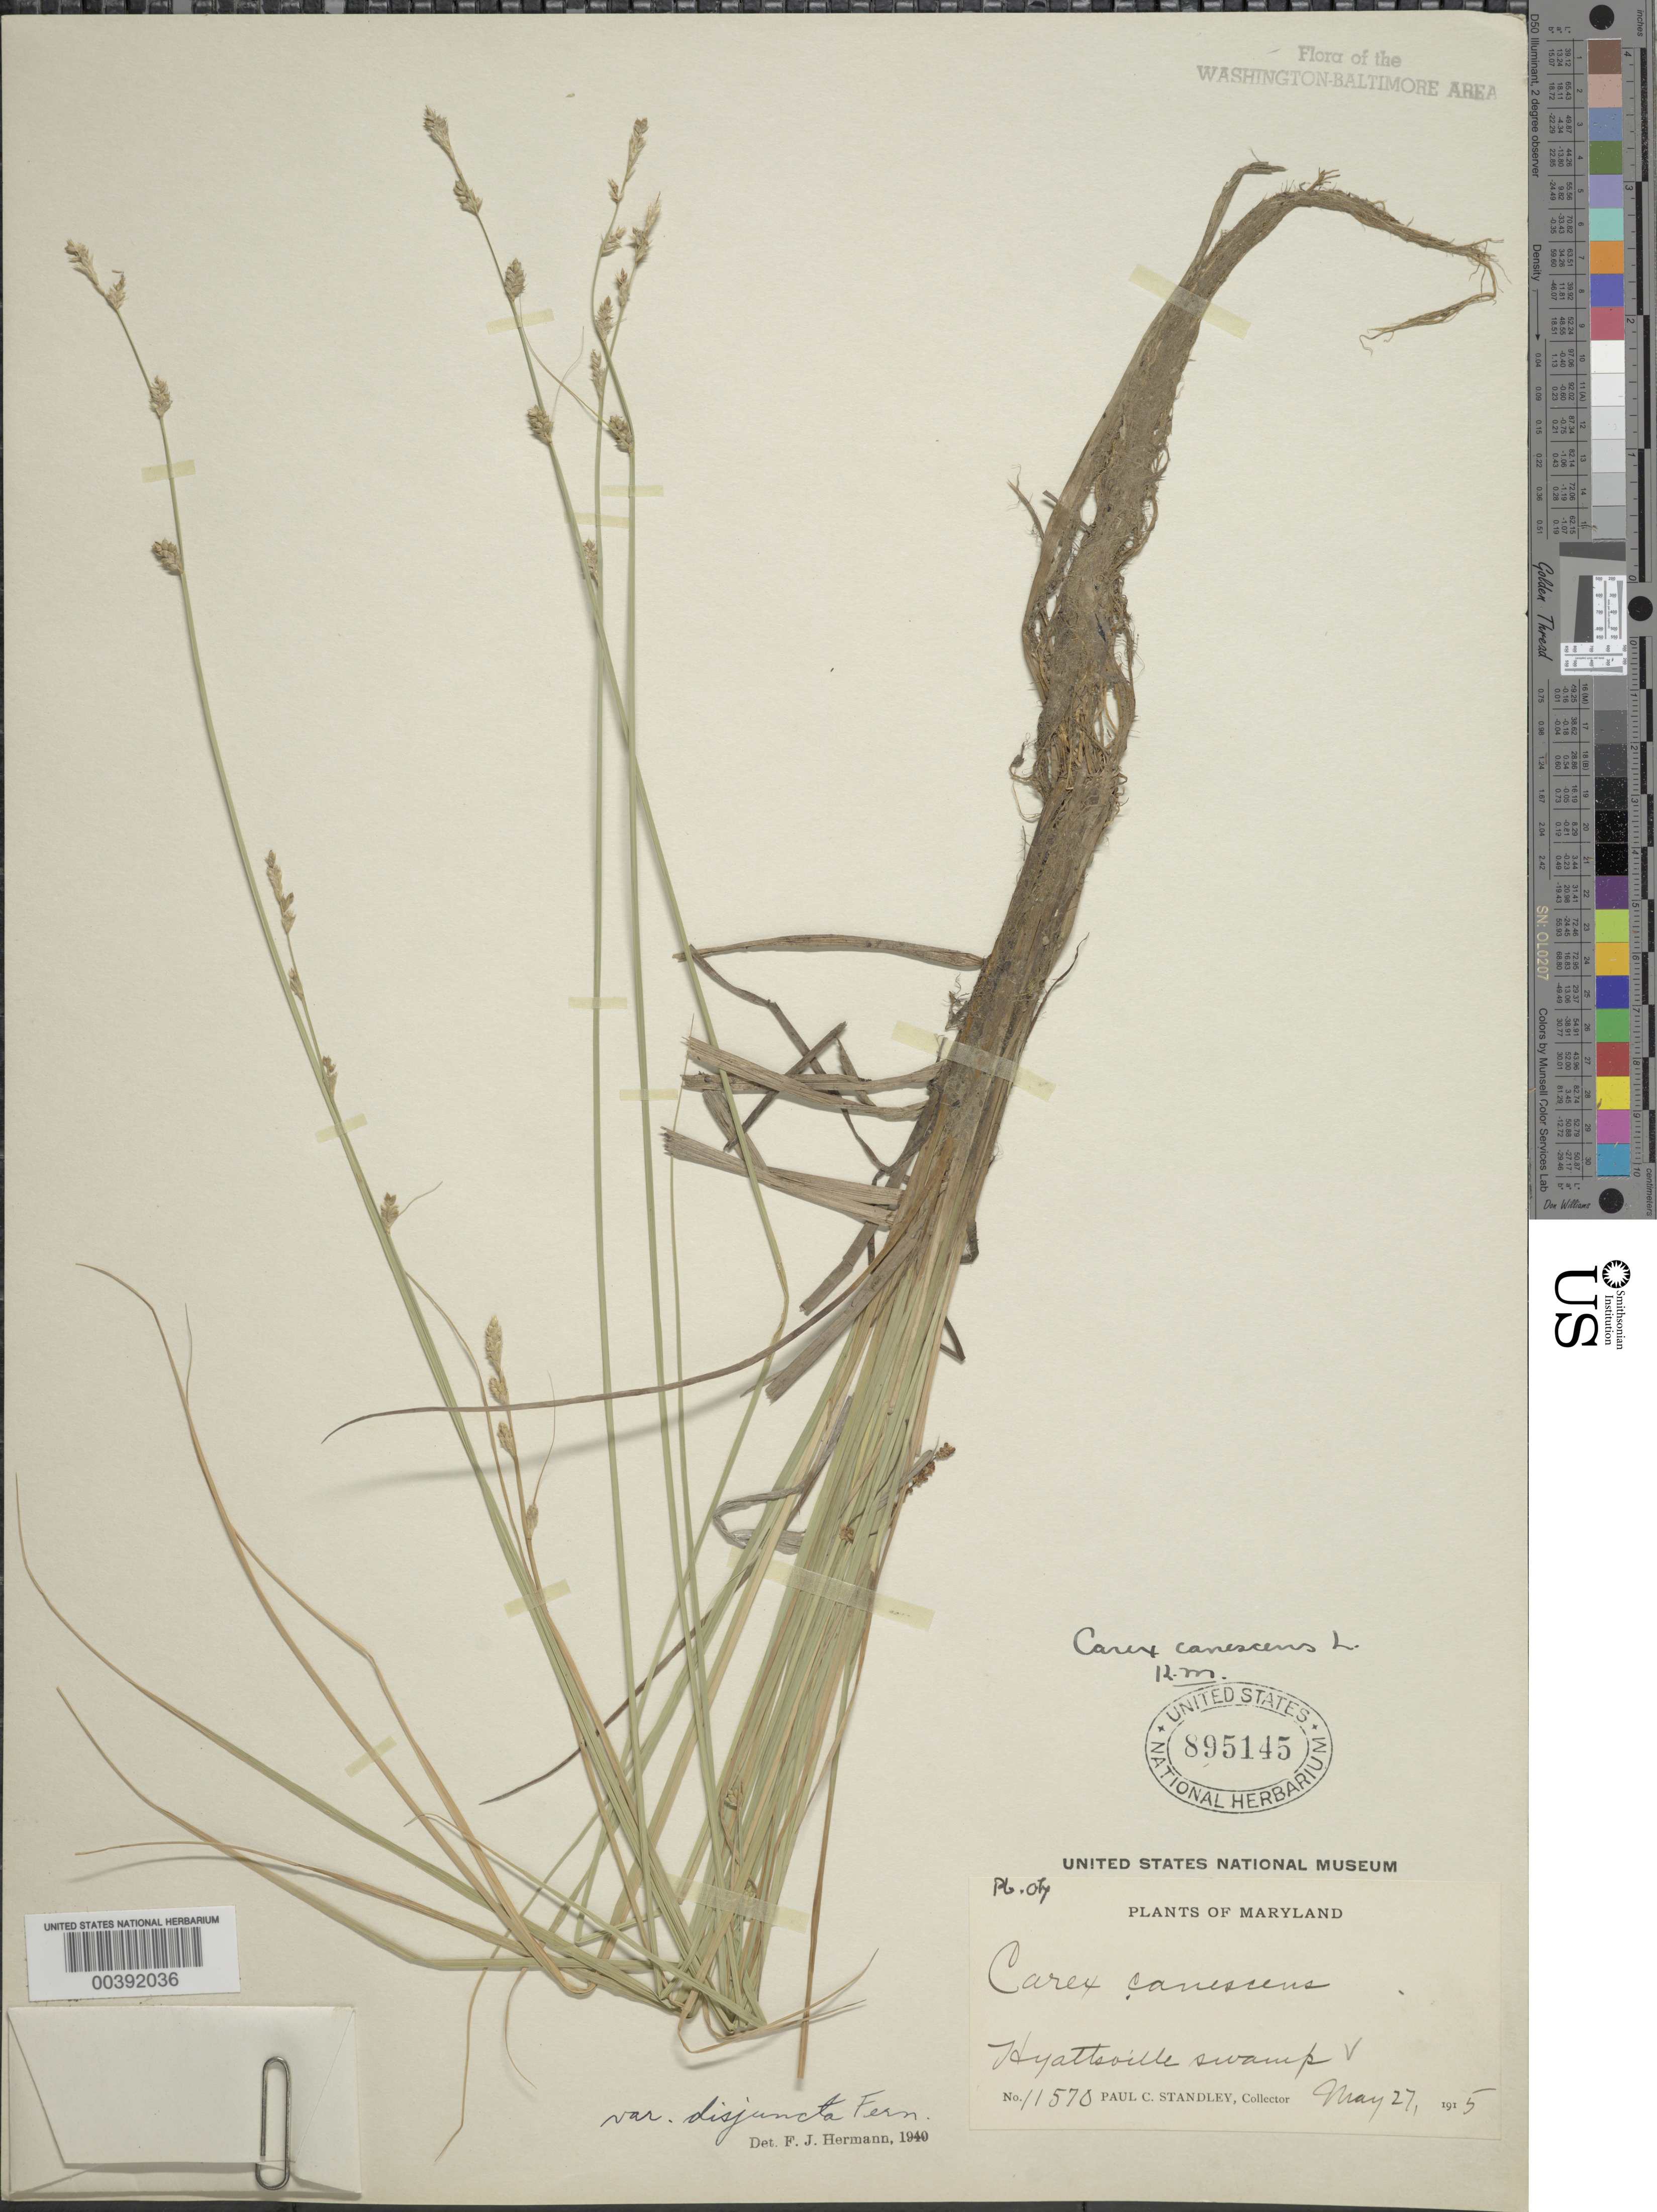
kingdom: Plantae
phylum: Tracheophyta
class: Liliopsida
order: Poales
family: Cyperaceae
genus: Carex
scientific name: Carex canescens var. disjuncta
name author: Fernald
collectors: E. Steele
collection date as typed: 17 May 1898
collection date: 1898-05-17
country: United States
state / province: Maryland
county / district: Prince George's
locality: Hyattsville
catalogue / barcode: US 363380-2